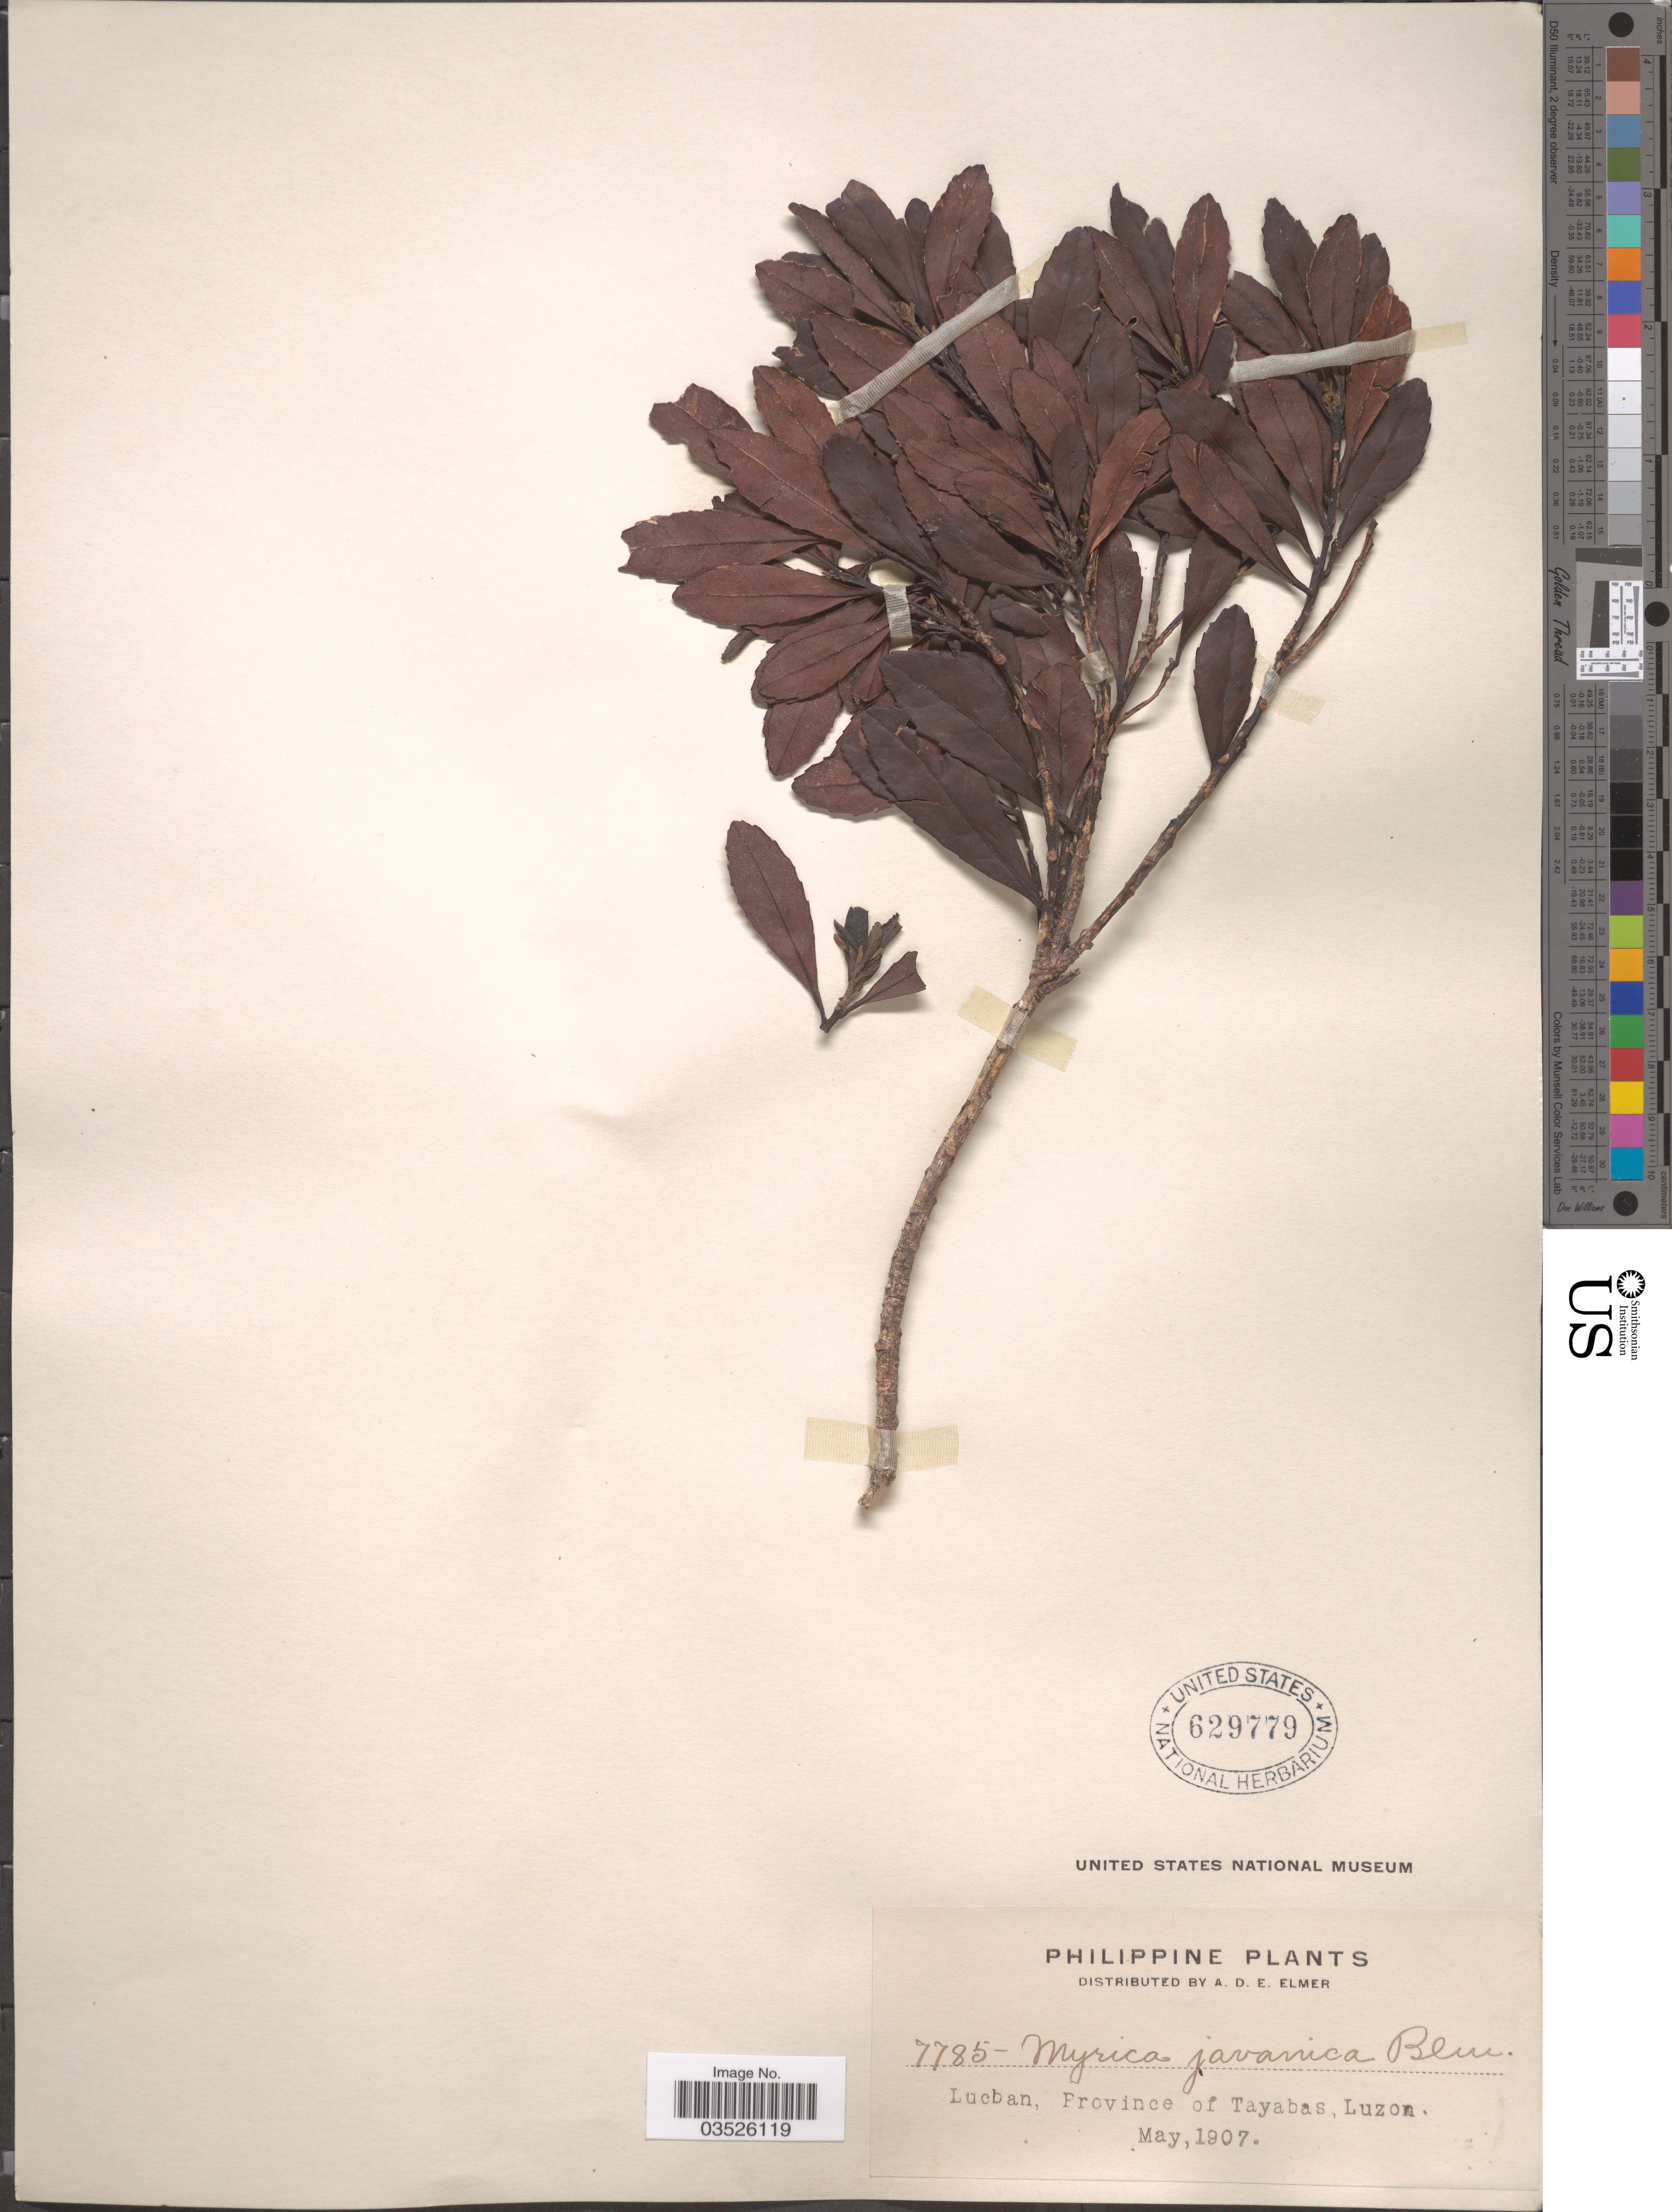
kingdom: Plantae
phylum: Tracheophyta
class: Magnoliopsida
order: Fagales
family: Myricaceae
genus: Morella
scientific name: Morella vidaliana (Rolfe) comb. ined.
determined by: Strong, Mark T., (BOT), Smithsonian Institution - National Museum of Natural History (UNITED STATES)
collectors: A. D. E. Elmer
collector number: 7785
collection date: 1907-05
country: Philippines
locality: Lucban, Province of Tayabas, Luzon.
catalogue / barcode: US 629779